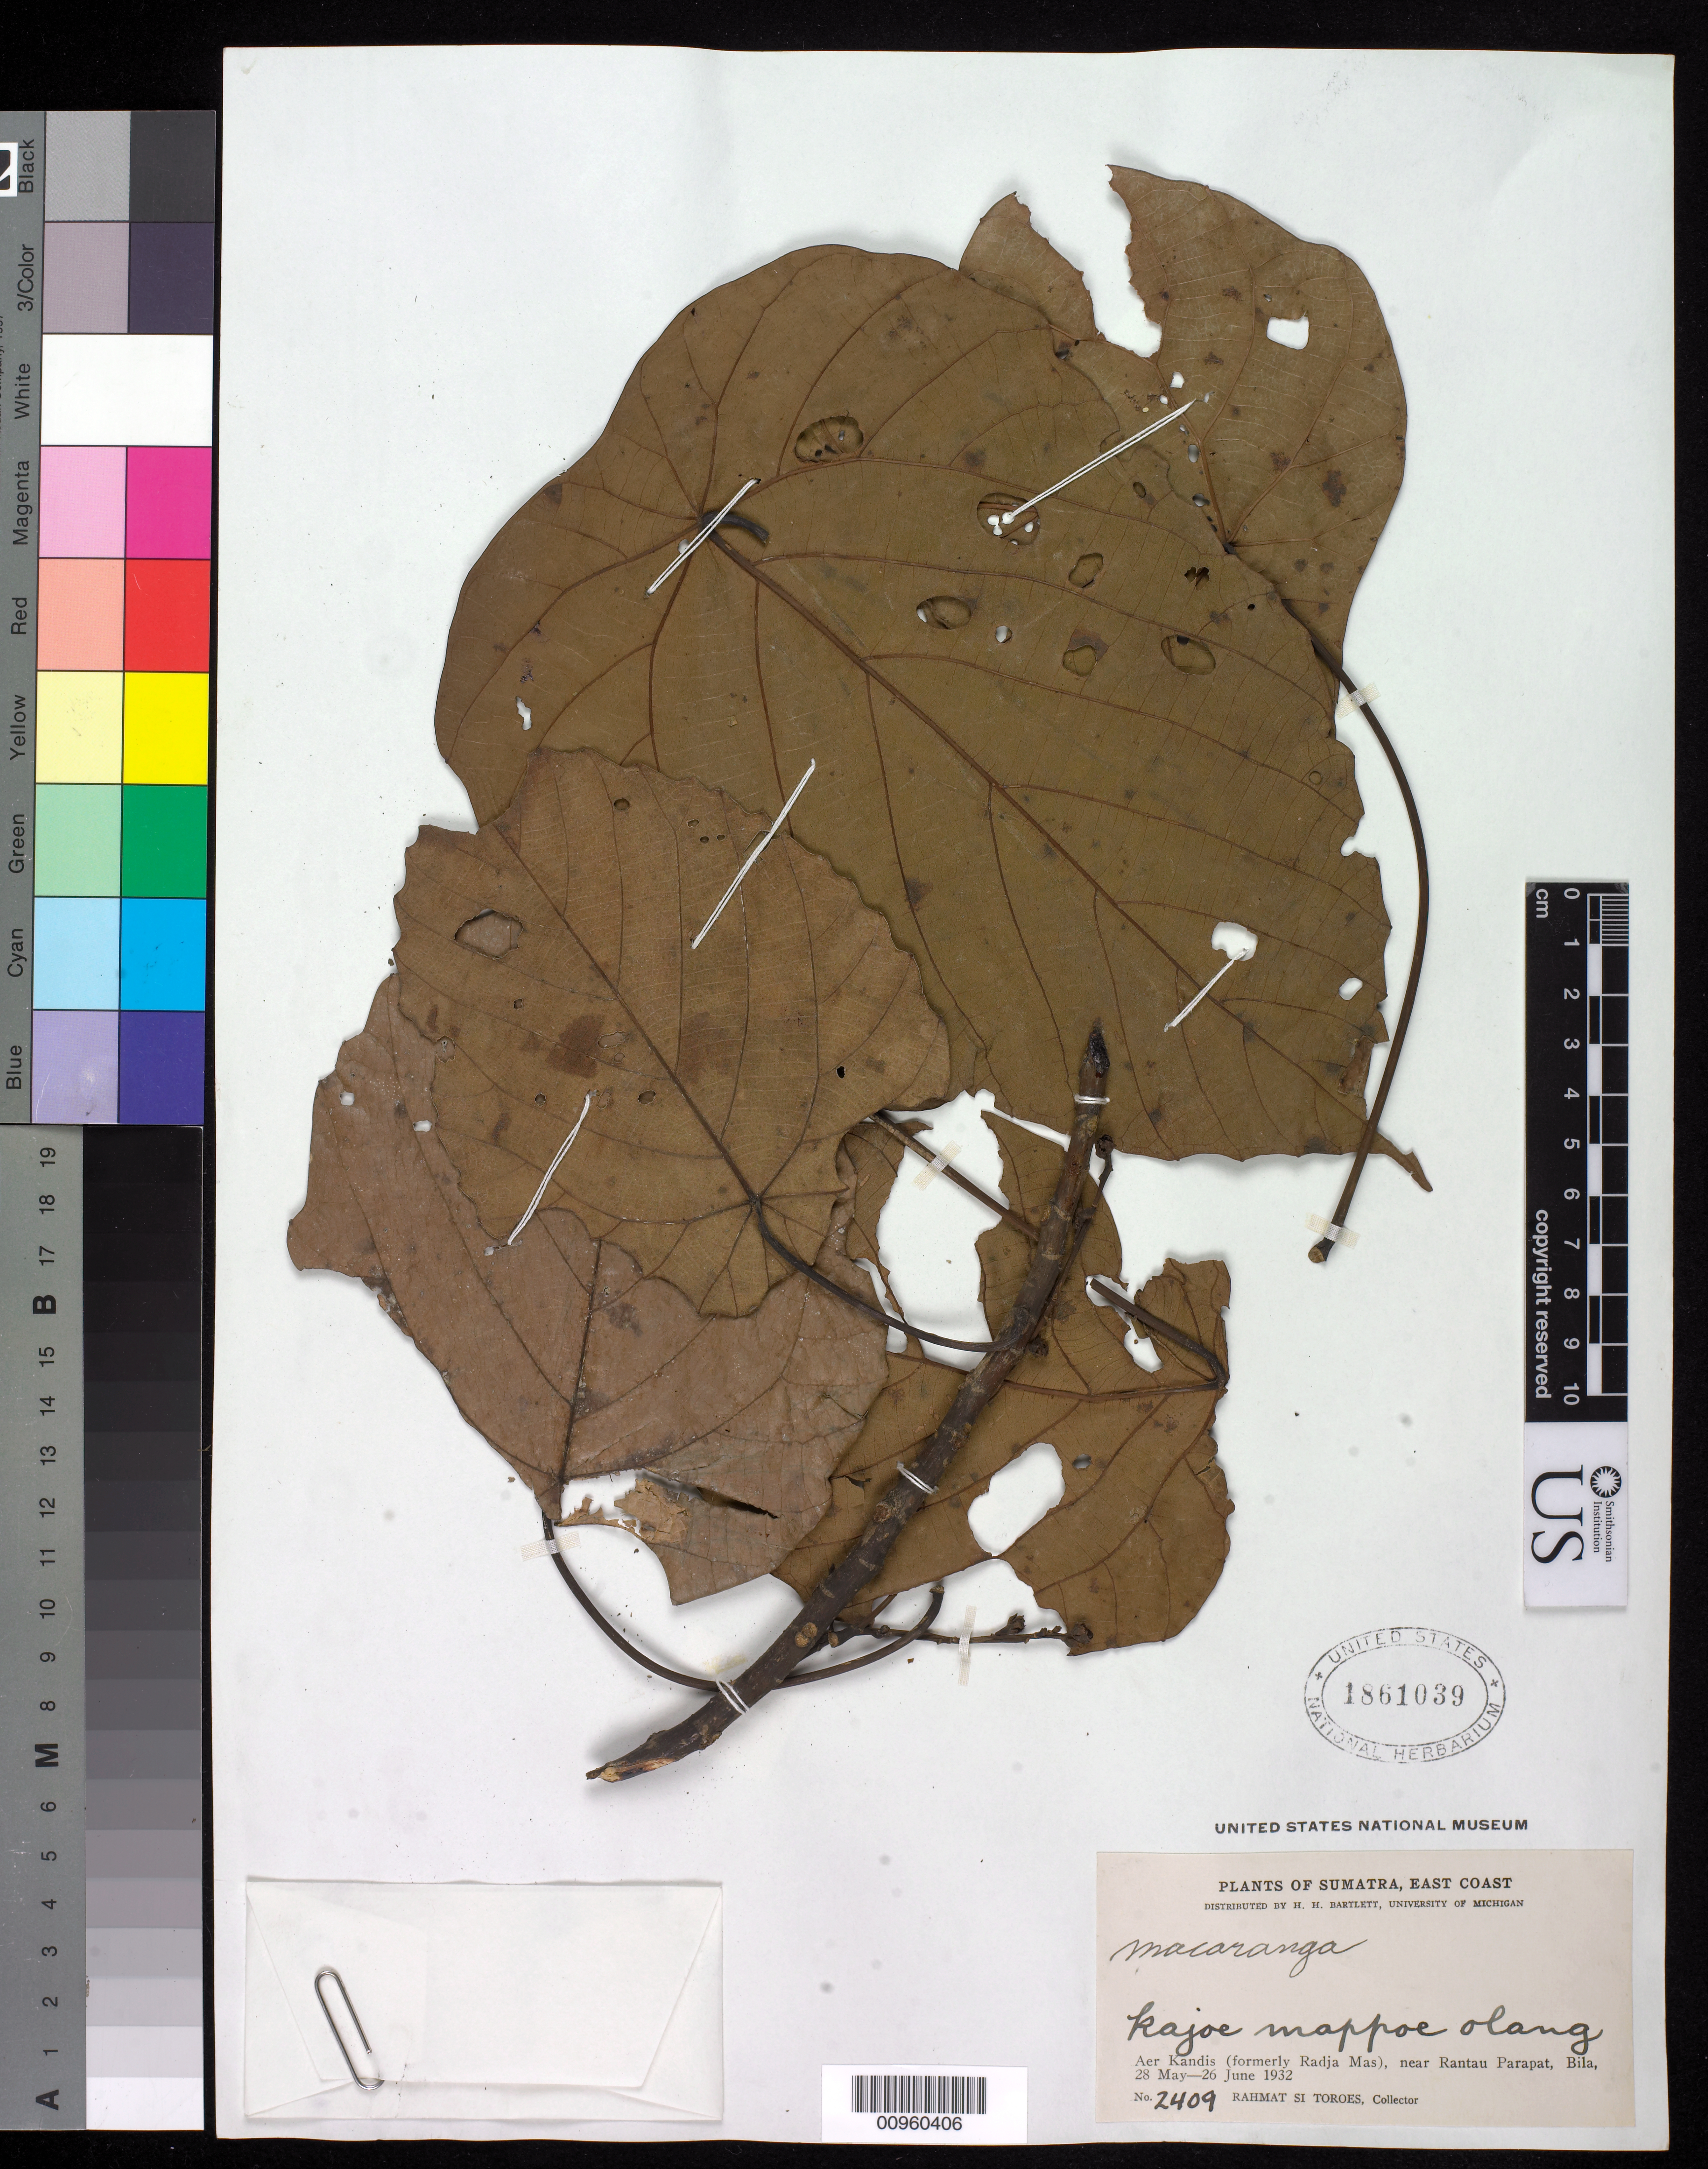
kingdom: Plantae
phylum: Tracheophyta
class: Magnoliopsida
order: Malpighiales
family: Euphorbiaceae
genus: Macaranga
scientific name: Macaranga sp.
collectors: Rahmat Si Boeea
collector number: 2409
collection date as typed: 28 May 1932 to 26 Jun 1932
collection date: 1932-05-28/1932-06-26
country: Indonesia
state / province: Sumatra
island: Sumatra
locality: East Coast, Aer Kandis, near Rantau Parapat, Bila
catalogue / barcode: US 1861039